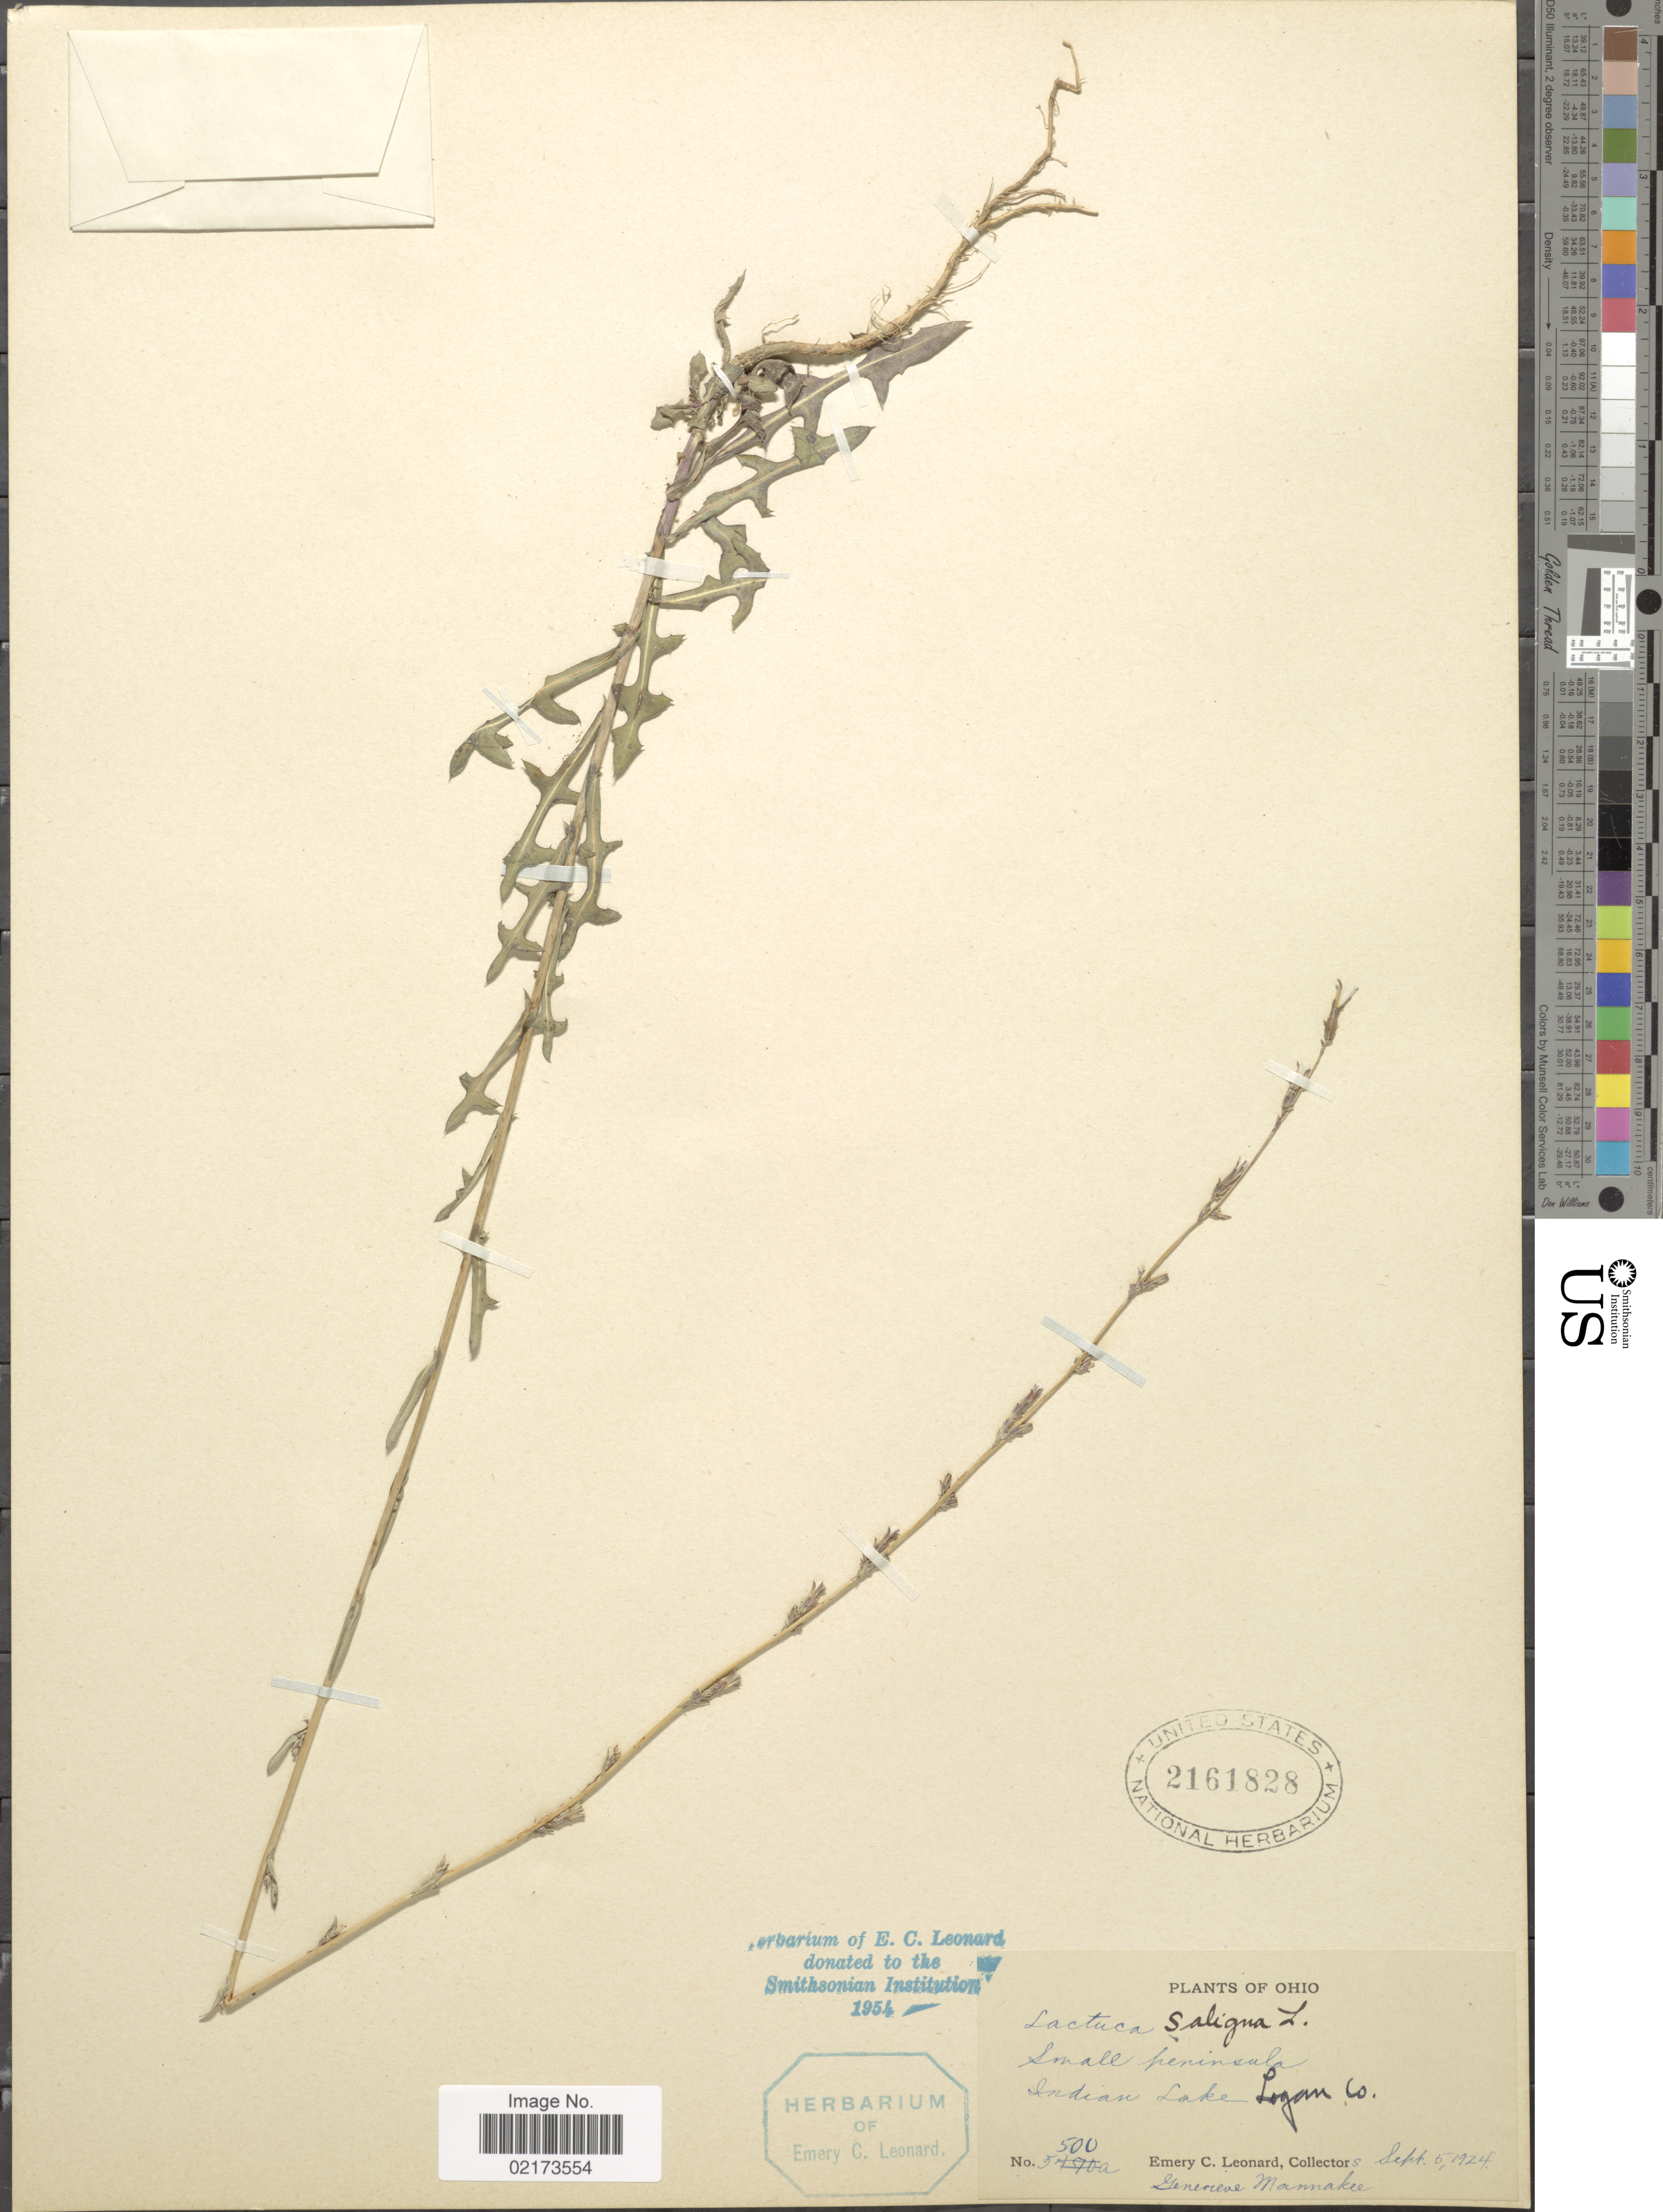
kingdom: Plantae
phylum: Tracheophyta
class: Magnoliopsida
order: Asterales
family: Asteraceae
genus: Lactuca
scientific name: Lactuca saligna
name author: L.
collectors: E. C. Leonard & G. Mannakee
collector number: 500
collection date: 1924-09-05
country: United States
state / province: Ohio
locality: Indian Lake, Logan Co.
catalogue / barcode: US 2161828